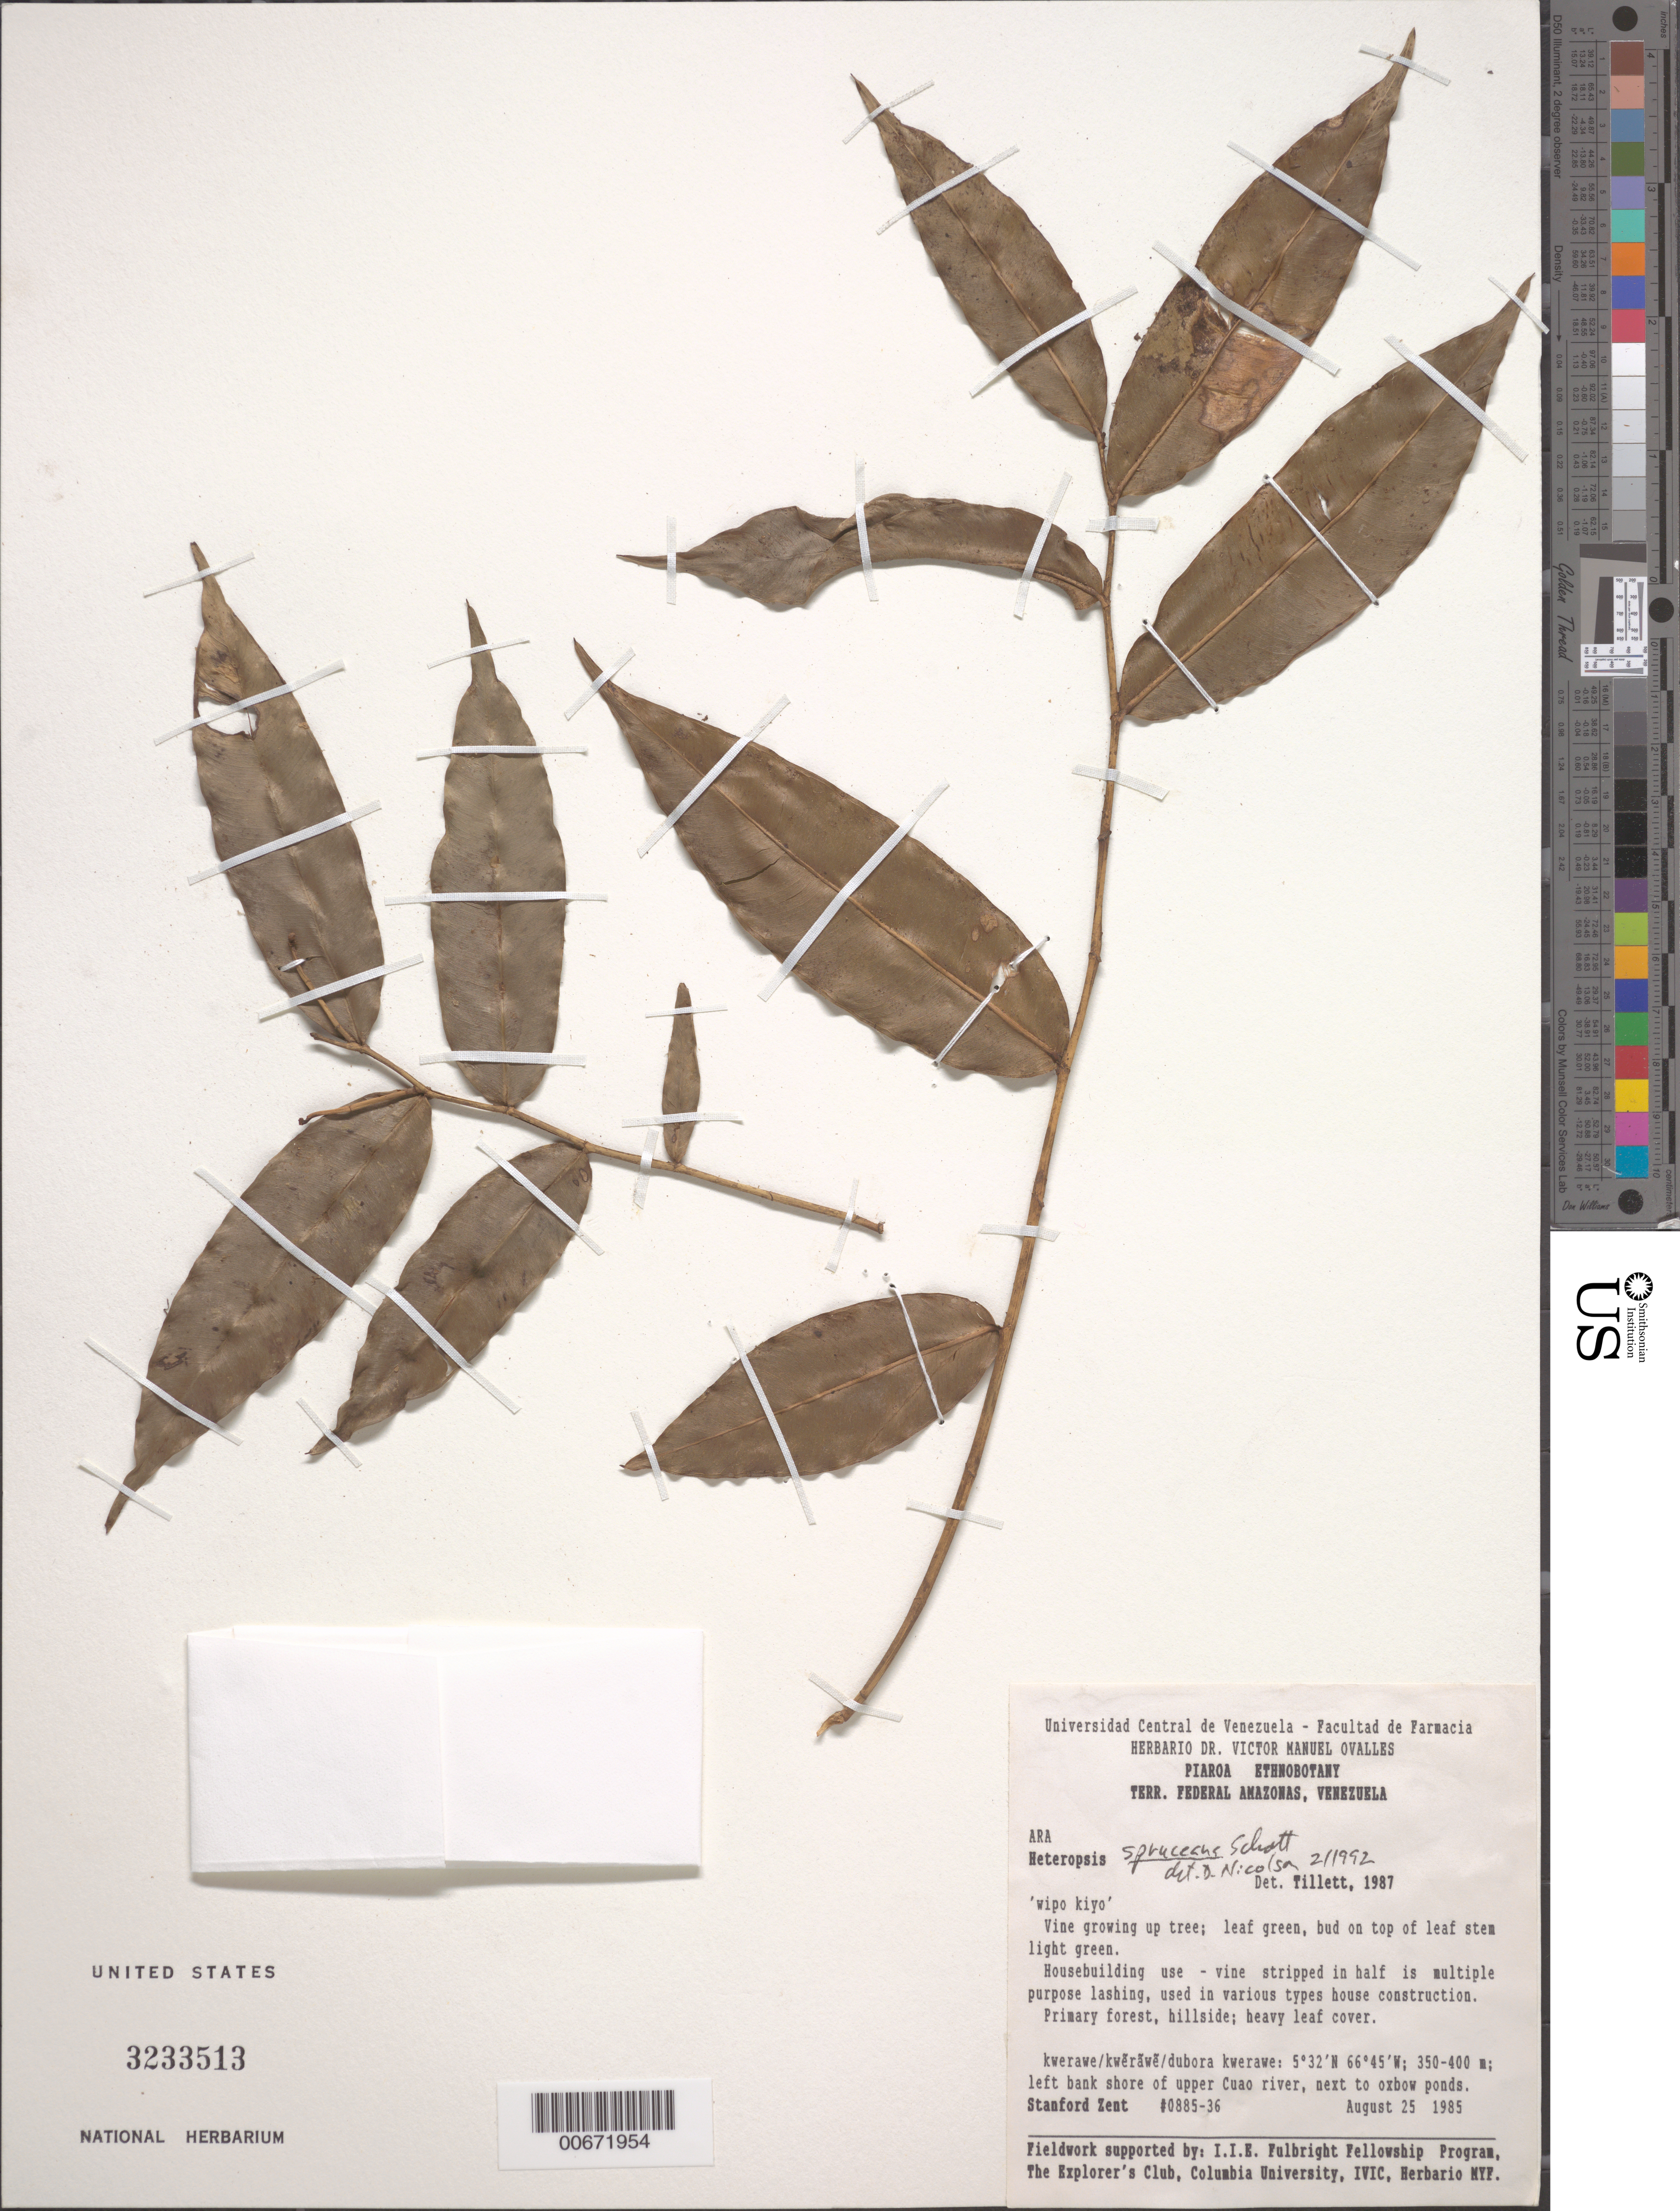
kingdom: Plantae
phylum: Tracheophyta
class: Liliopsida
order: Alismatales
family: Araceae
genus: Heteropsis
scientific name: Heteropsis spruceana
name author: Schott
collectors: S. Zent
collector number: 0885-36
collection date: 1985-08-25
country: Venezuela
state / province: Amazonas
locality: Left bank shore of upper Cuao river, next to oxbow ponds.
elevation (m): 350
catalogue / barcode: US 3233513